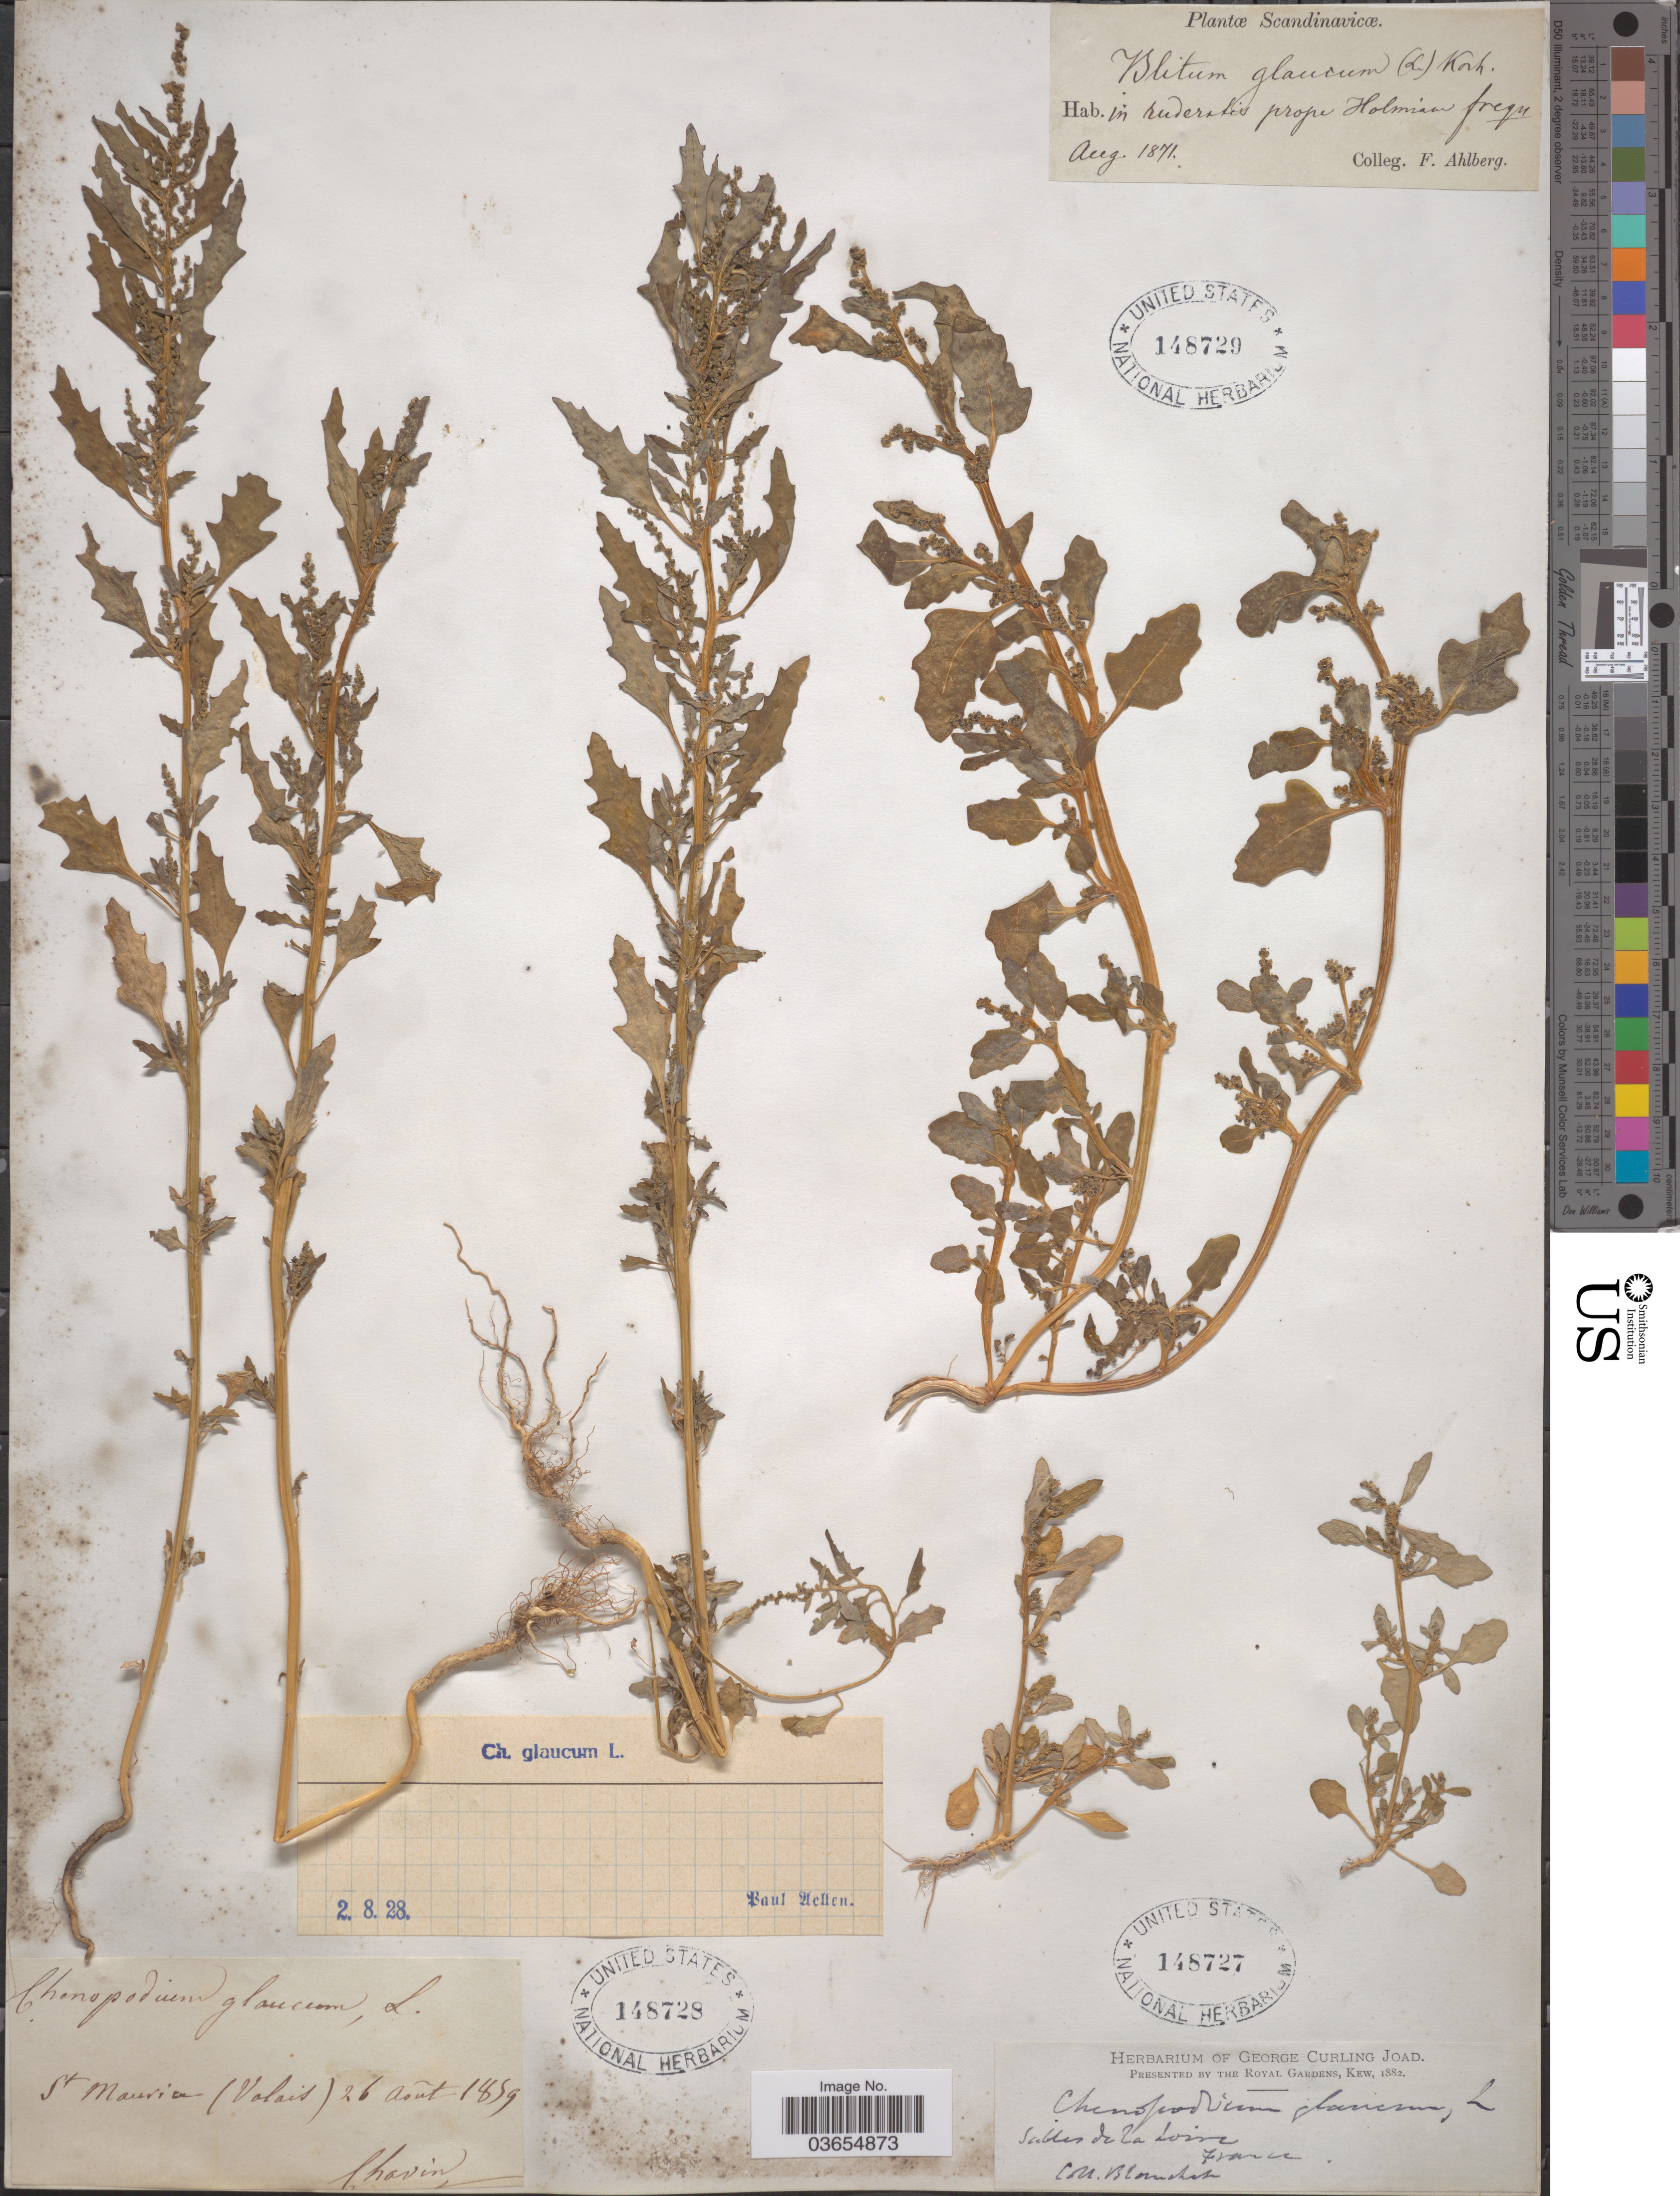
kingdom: Plantae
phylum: Tracheophyta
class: Magnoliopsida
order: Caryophyllales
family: Amaranthaceae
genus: Chenopodium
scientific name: Chenopodium glaucum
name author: L.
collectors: -. Chavin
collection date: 1859-08-26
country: Switzerland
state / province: Valais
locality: St. Maurice.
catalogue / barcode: US 148728-2